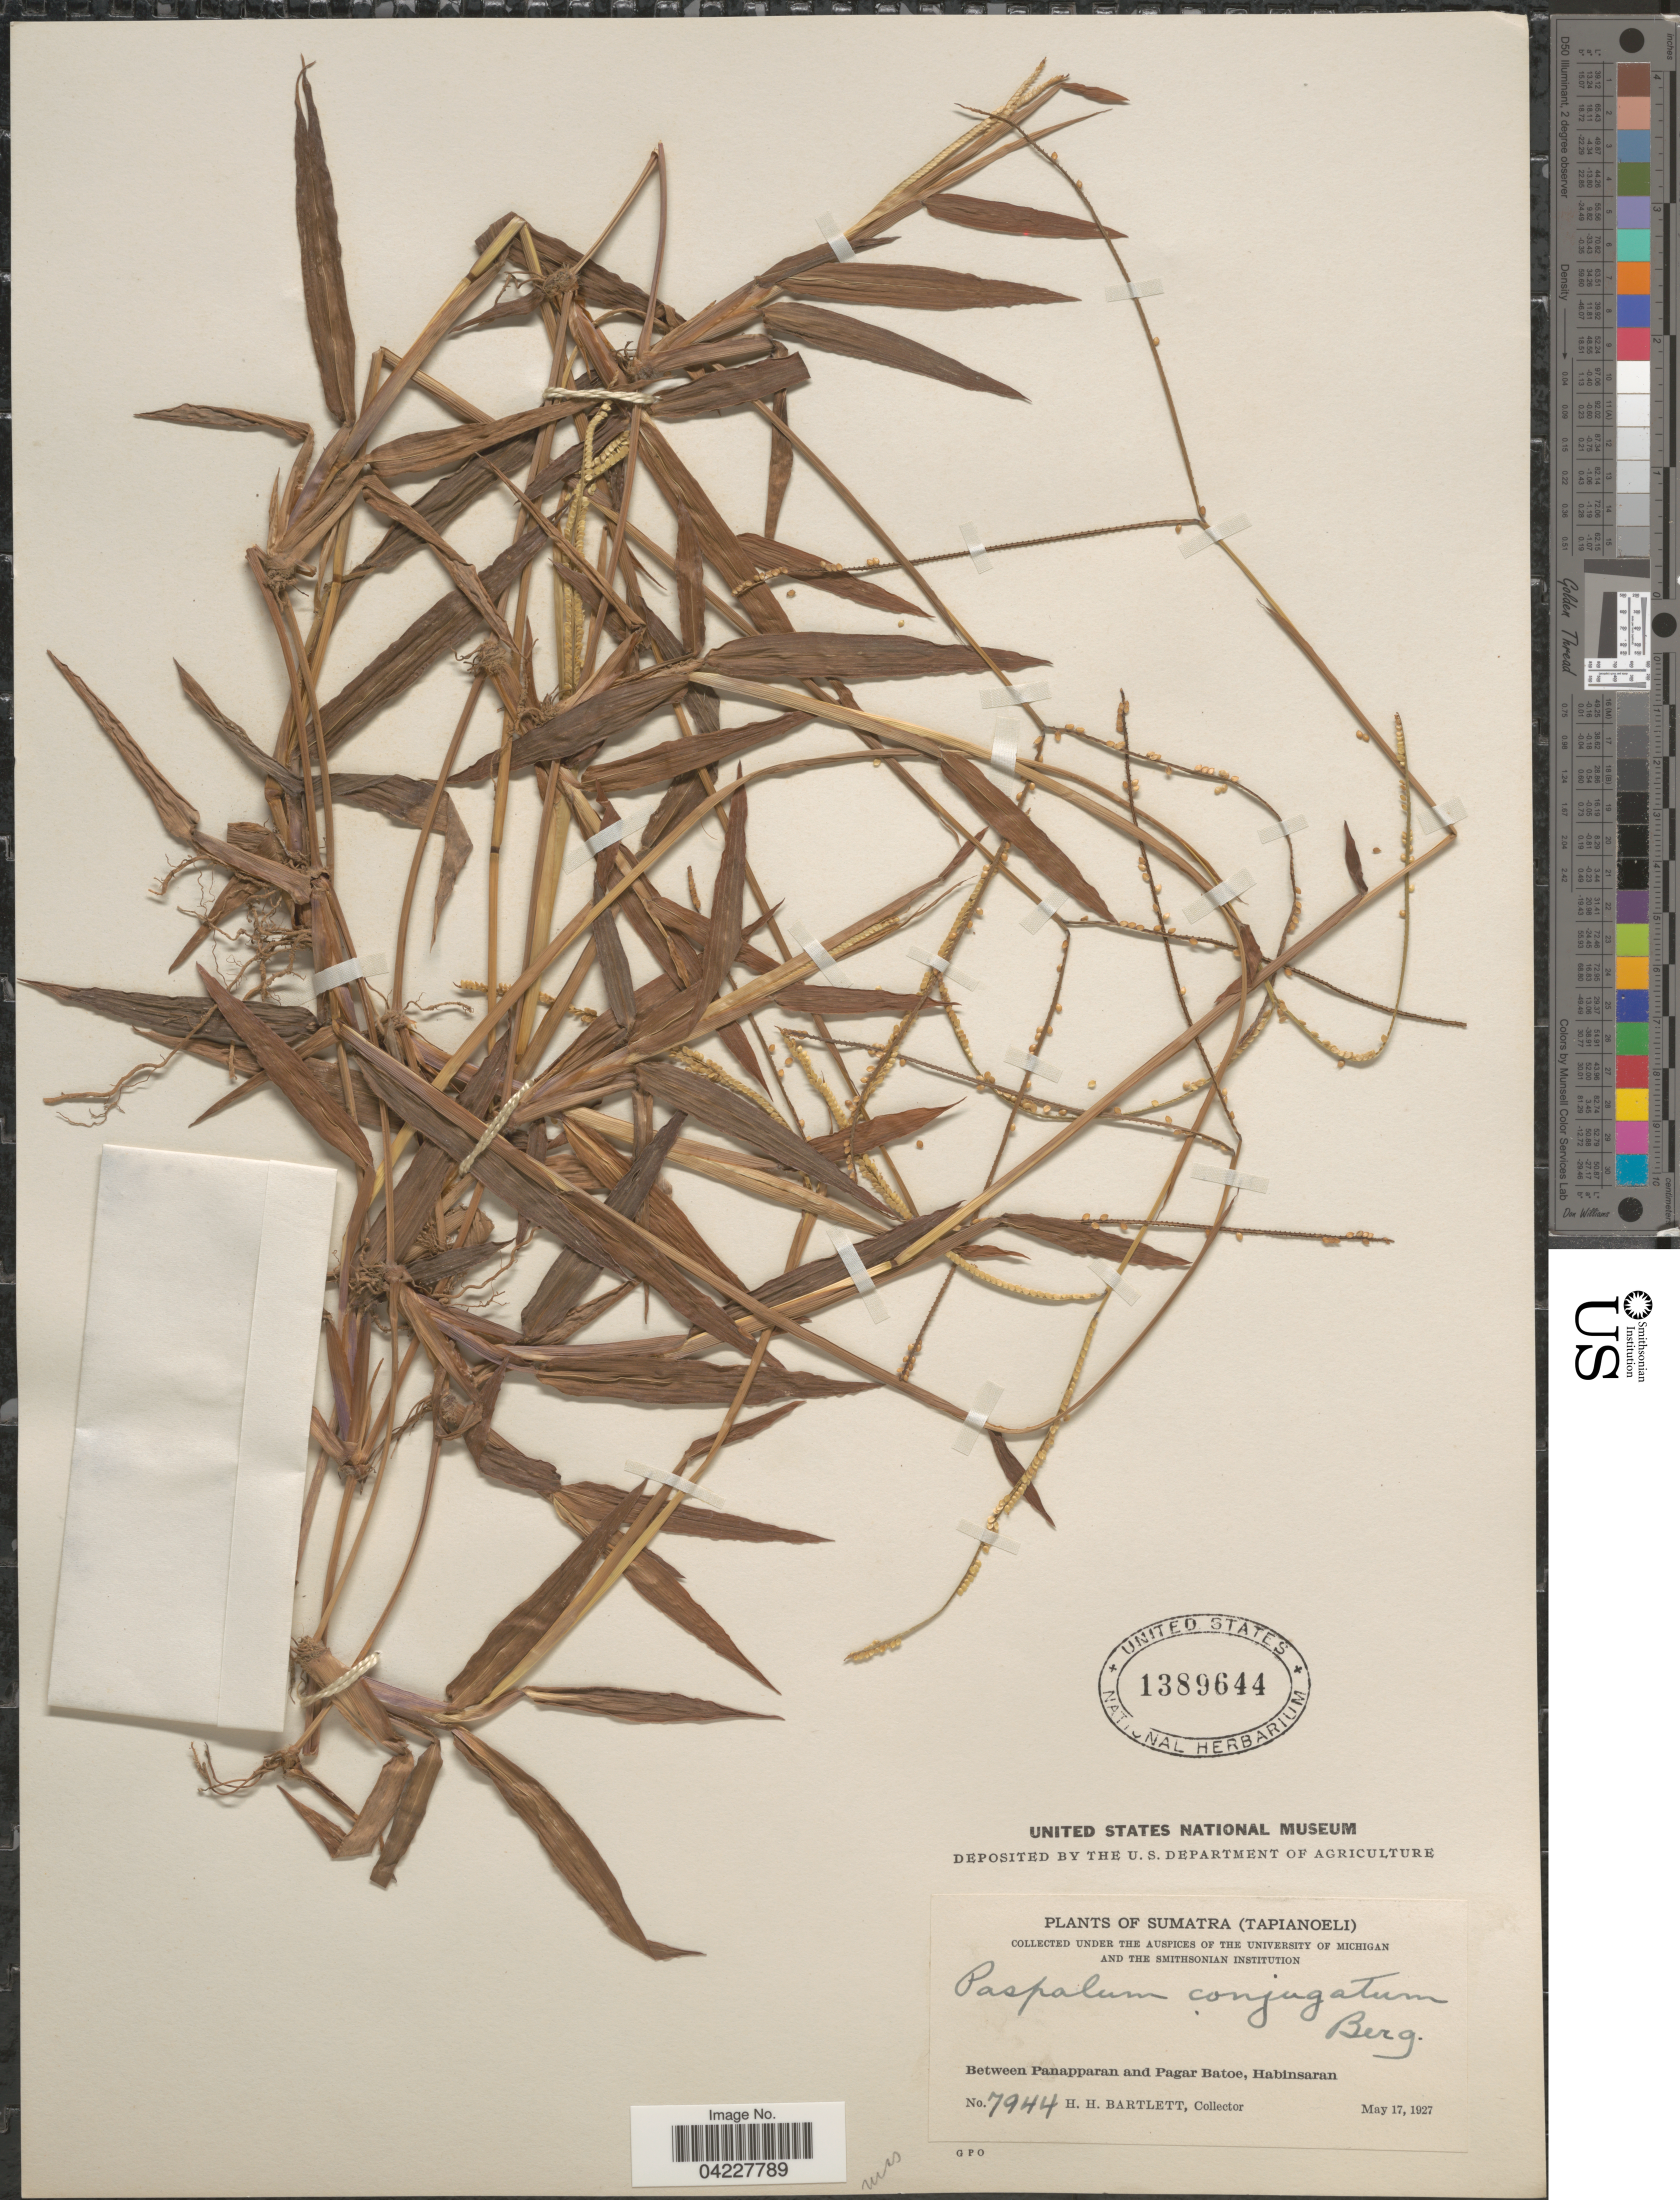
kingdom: Plantae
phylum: Tracheophyta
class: Liliopsida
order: Poales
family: Poaceae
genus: Paspalum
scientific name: Paspalum conjugatum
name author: P.J. Bergius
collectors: H. H. Bartlett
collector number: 7944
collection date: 1927-05-17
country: Indonesia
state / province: Sumatra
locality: (Tapianoeli). Between Panapparan and Pagar Batoe, Habinsaran.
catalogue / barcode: US 1389644